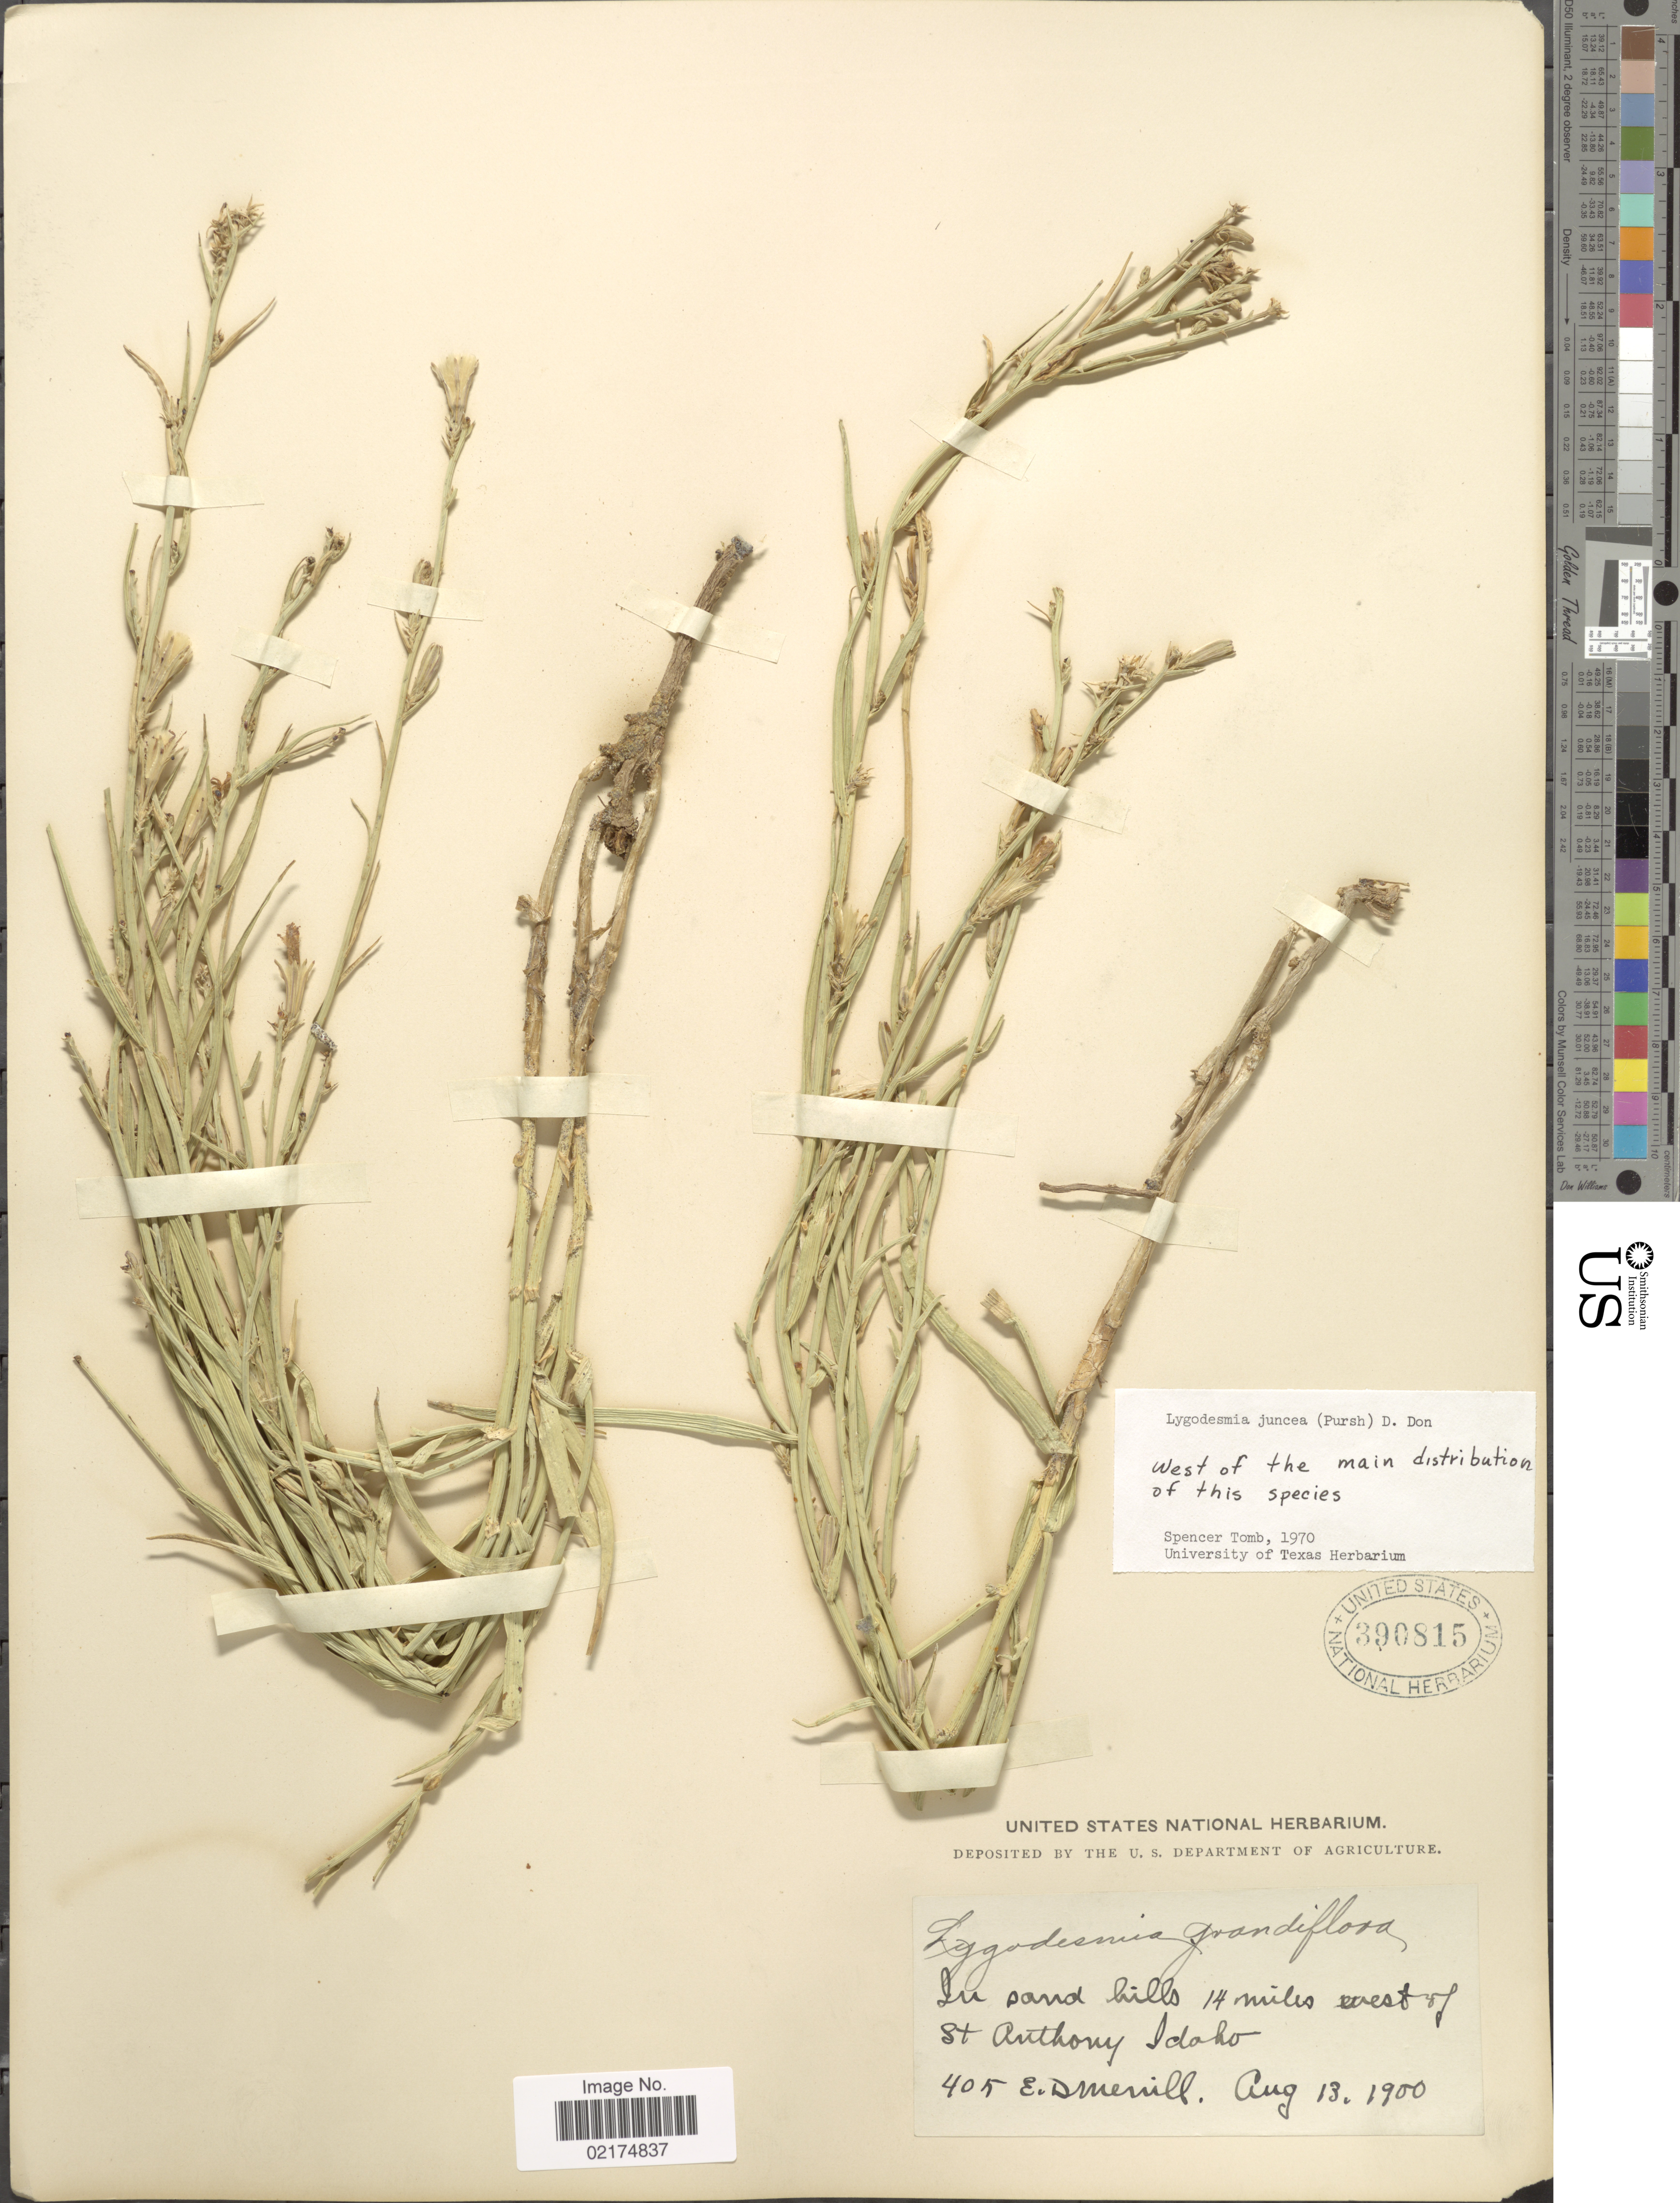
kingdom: Plantae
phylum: Tracheophyta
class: Magnoliopsida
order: Asterales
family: Asteraceae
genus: Lygodesmia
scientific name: Lygodesmia juncea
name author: D. Don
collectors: E. D. Merrill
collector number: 405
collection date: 1900-08-13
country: United States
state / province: Idaho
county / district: St. Anthony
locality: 14 miles W of St. Anthony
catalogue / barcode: US 390815